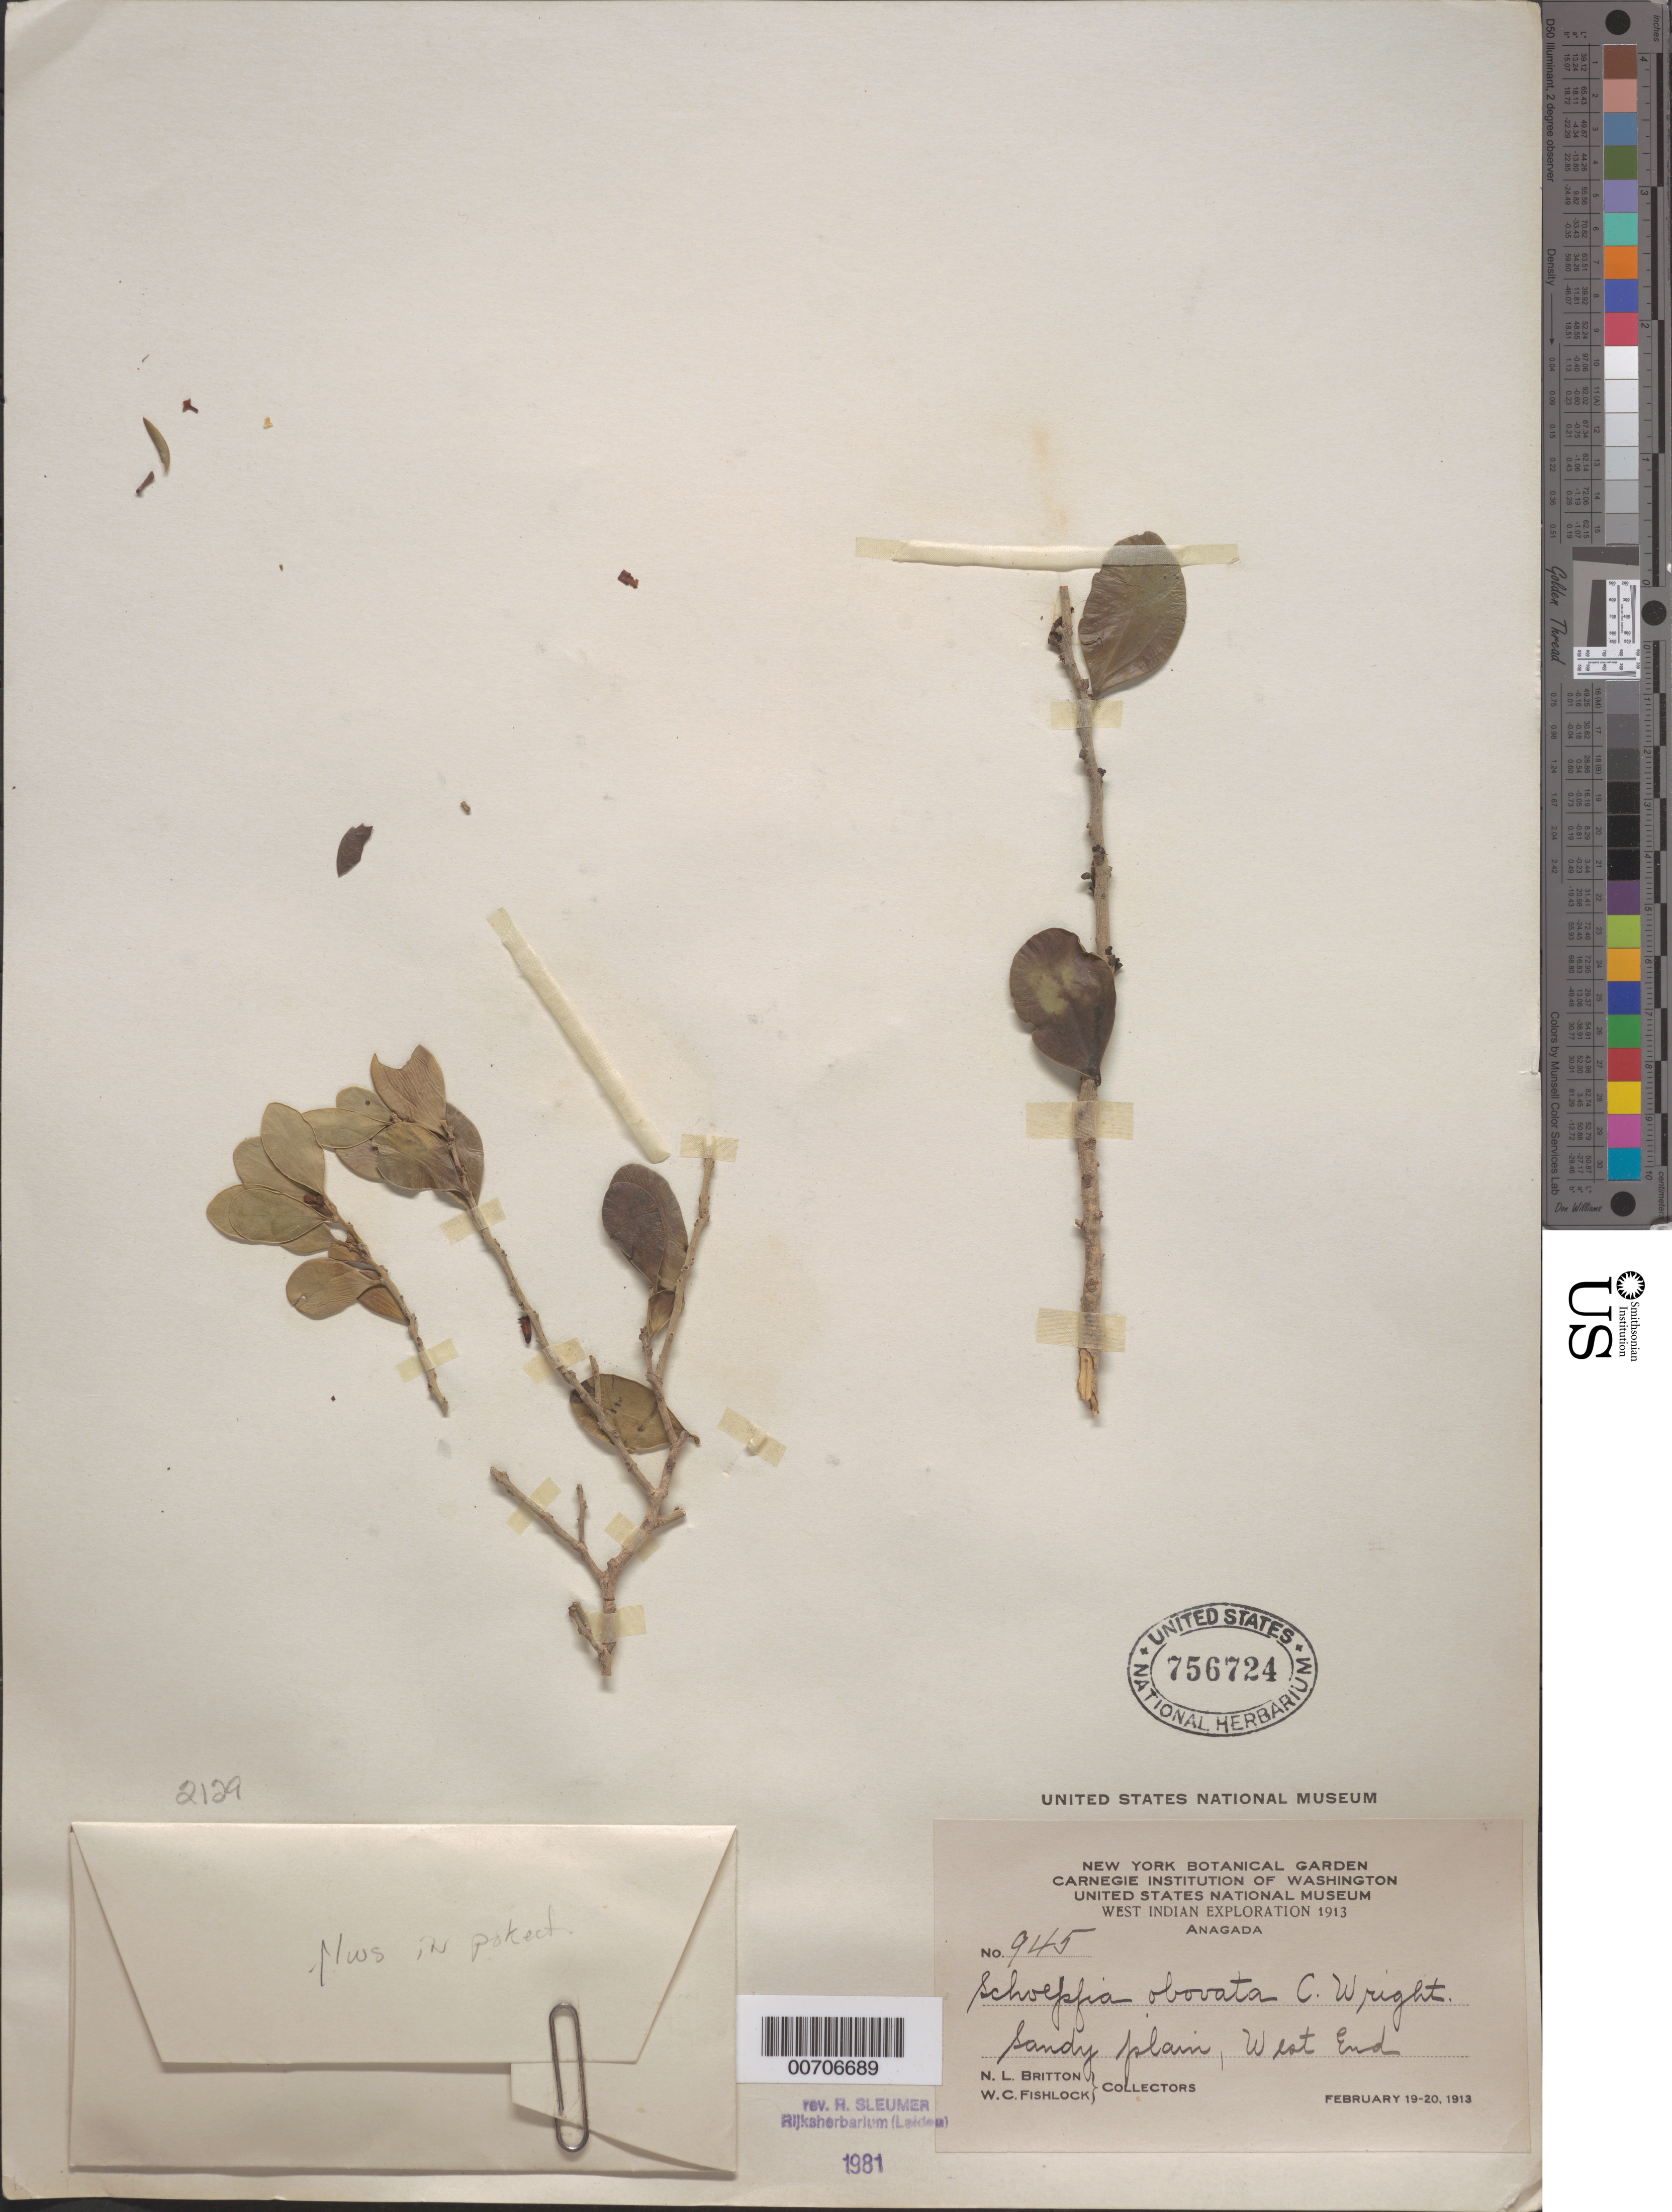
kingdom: Plantae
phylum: Tracheophyta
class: Magnoliopsida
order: Santalales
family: Schoepfiaceae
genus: Schoepfia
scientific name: Schoepfia obovata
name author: C. Wright in Sauvalle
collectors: N. Britton & W. Fishlock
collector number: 945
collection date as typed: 19 Feb 1913 and 20 Feb 1913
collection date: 1913-02-19,1913-02-20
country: British Virgin Islands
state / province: Anegada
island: Anegada Island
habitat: Sandy plain, W end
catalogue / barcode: US 756724